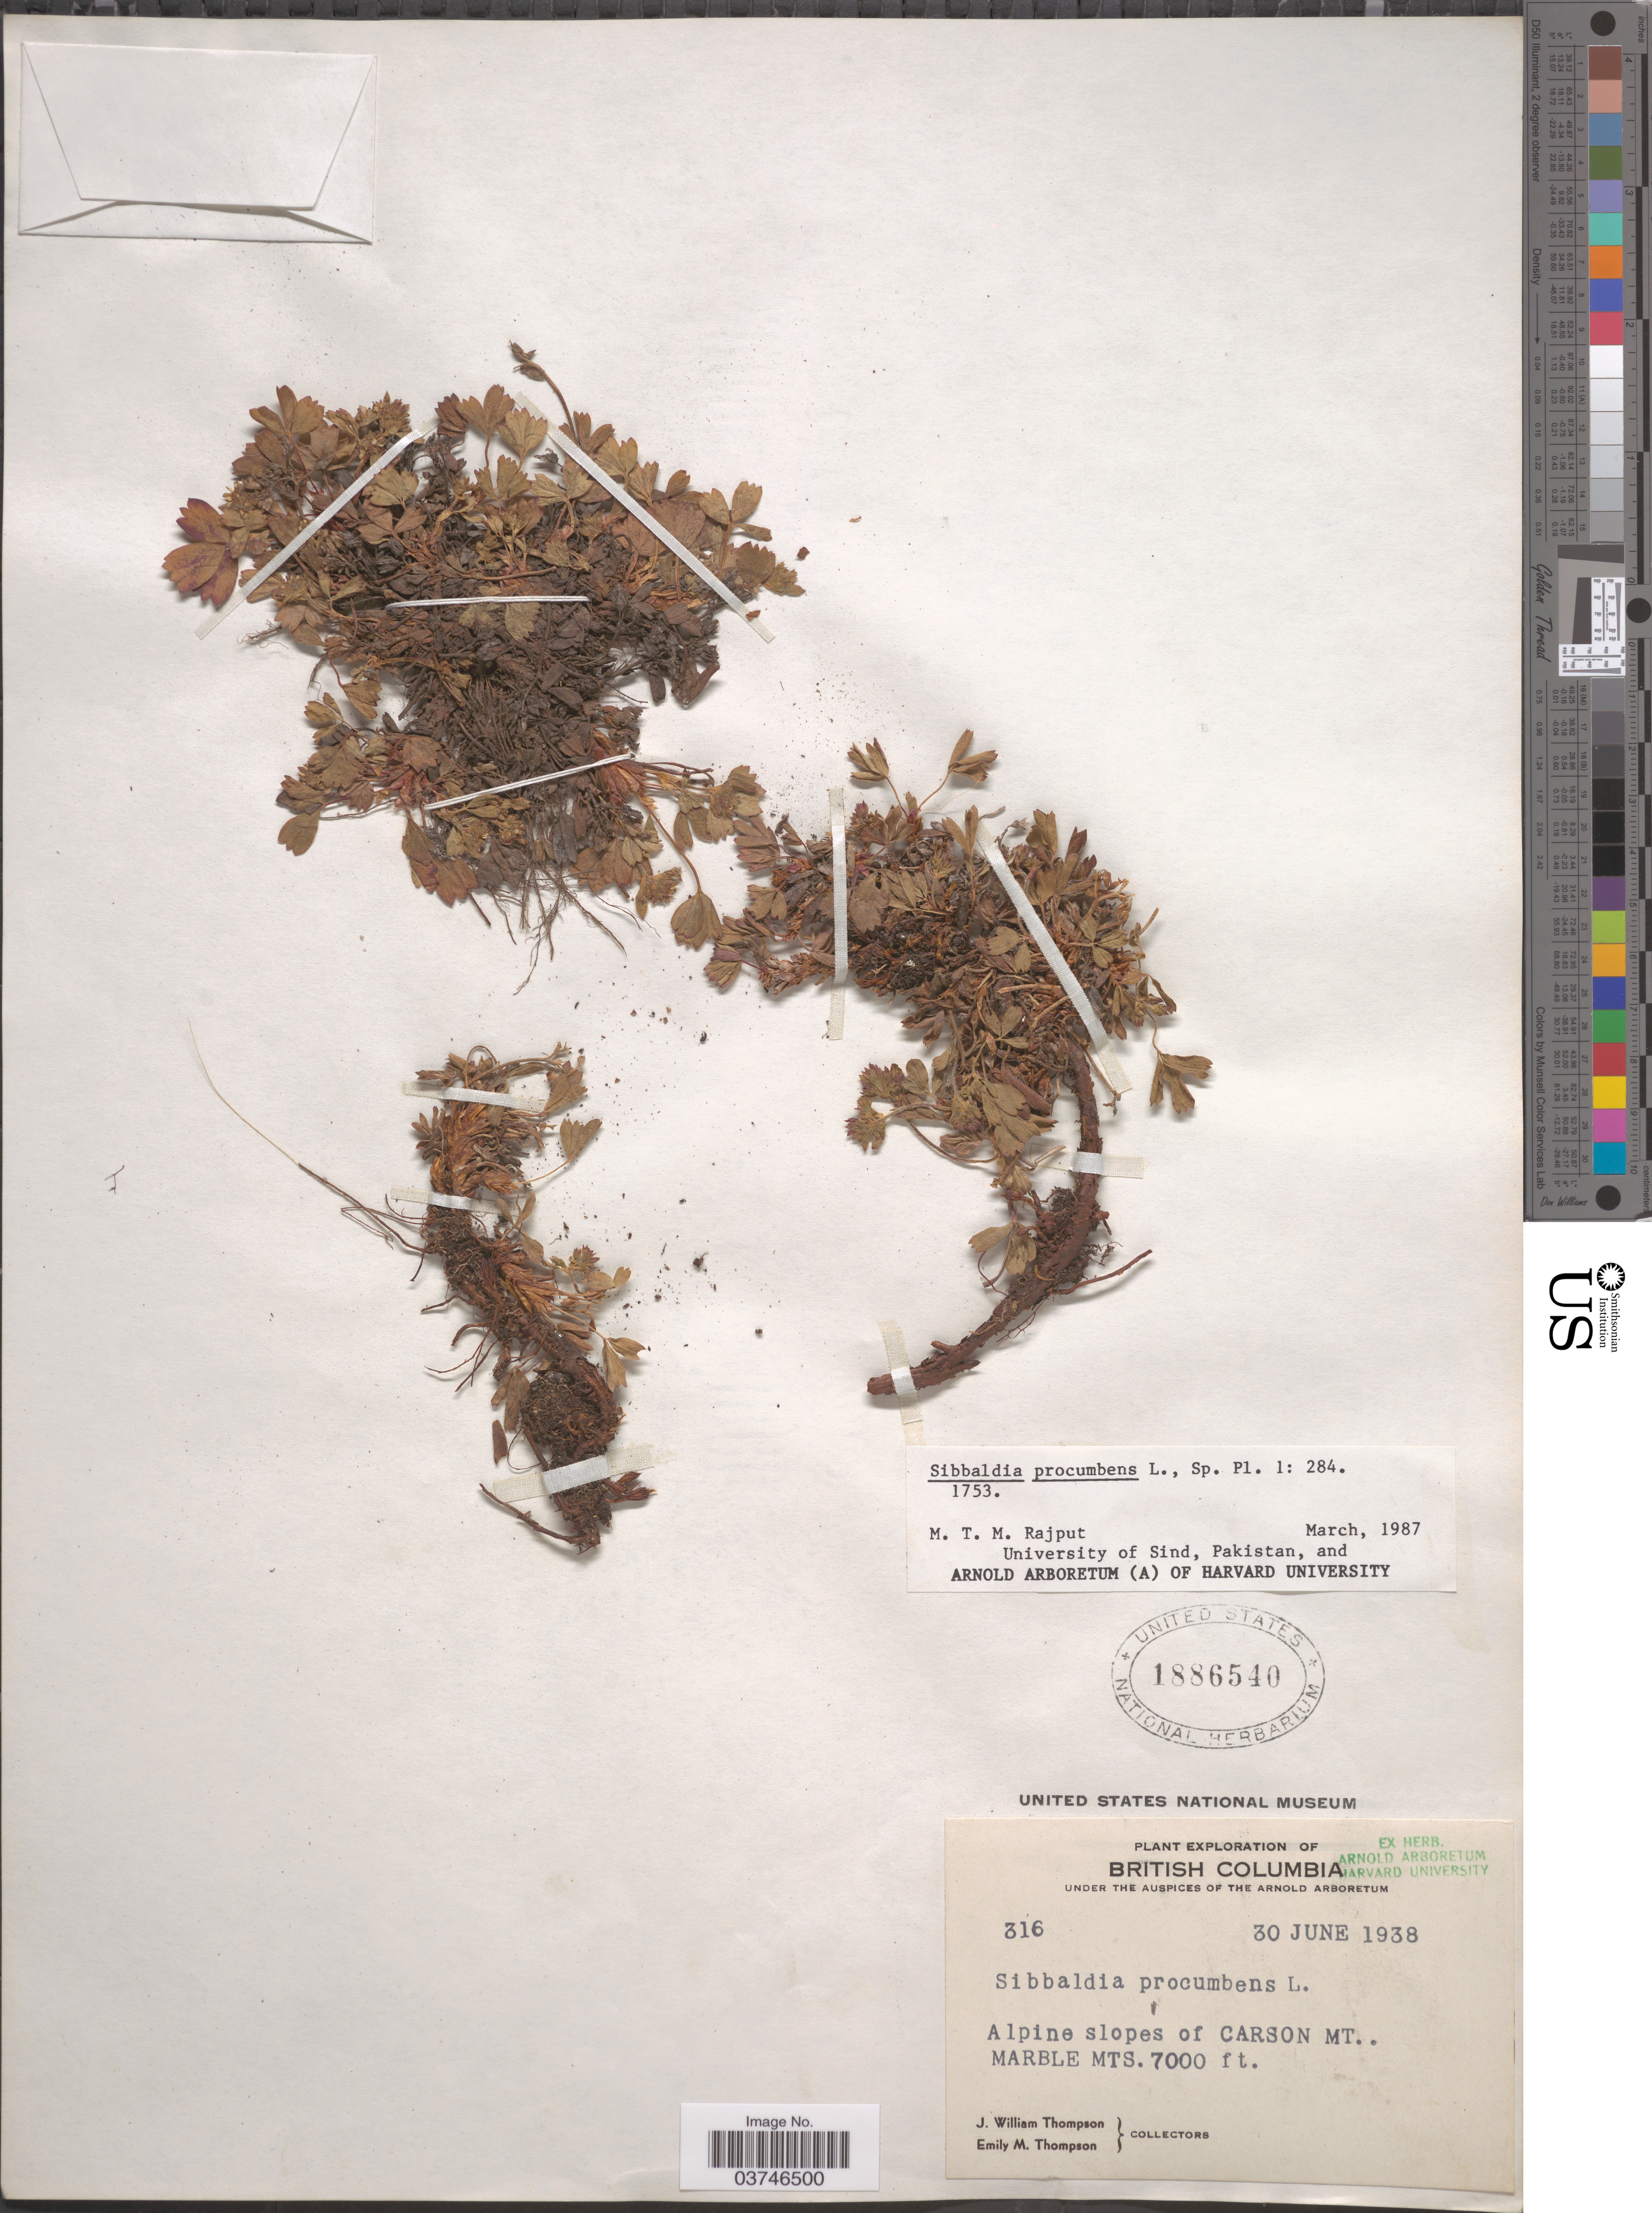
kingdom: Plantae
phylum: Tracheophyta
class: Magnoliopsida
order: Rosales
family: Rosaceae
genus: Sibbaldia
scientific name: Sibbaldia procumbens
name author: L.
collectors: J. W. Thompson & E. M. Thompson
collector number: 316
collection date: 1938-06-30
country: Canada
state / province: British Columbia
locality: Alpine slopes of Carson Mt., Marble Mts.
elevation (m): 2134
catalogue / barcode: US 1886540